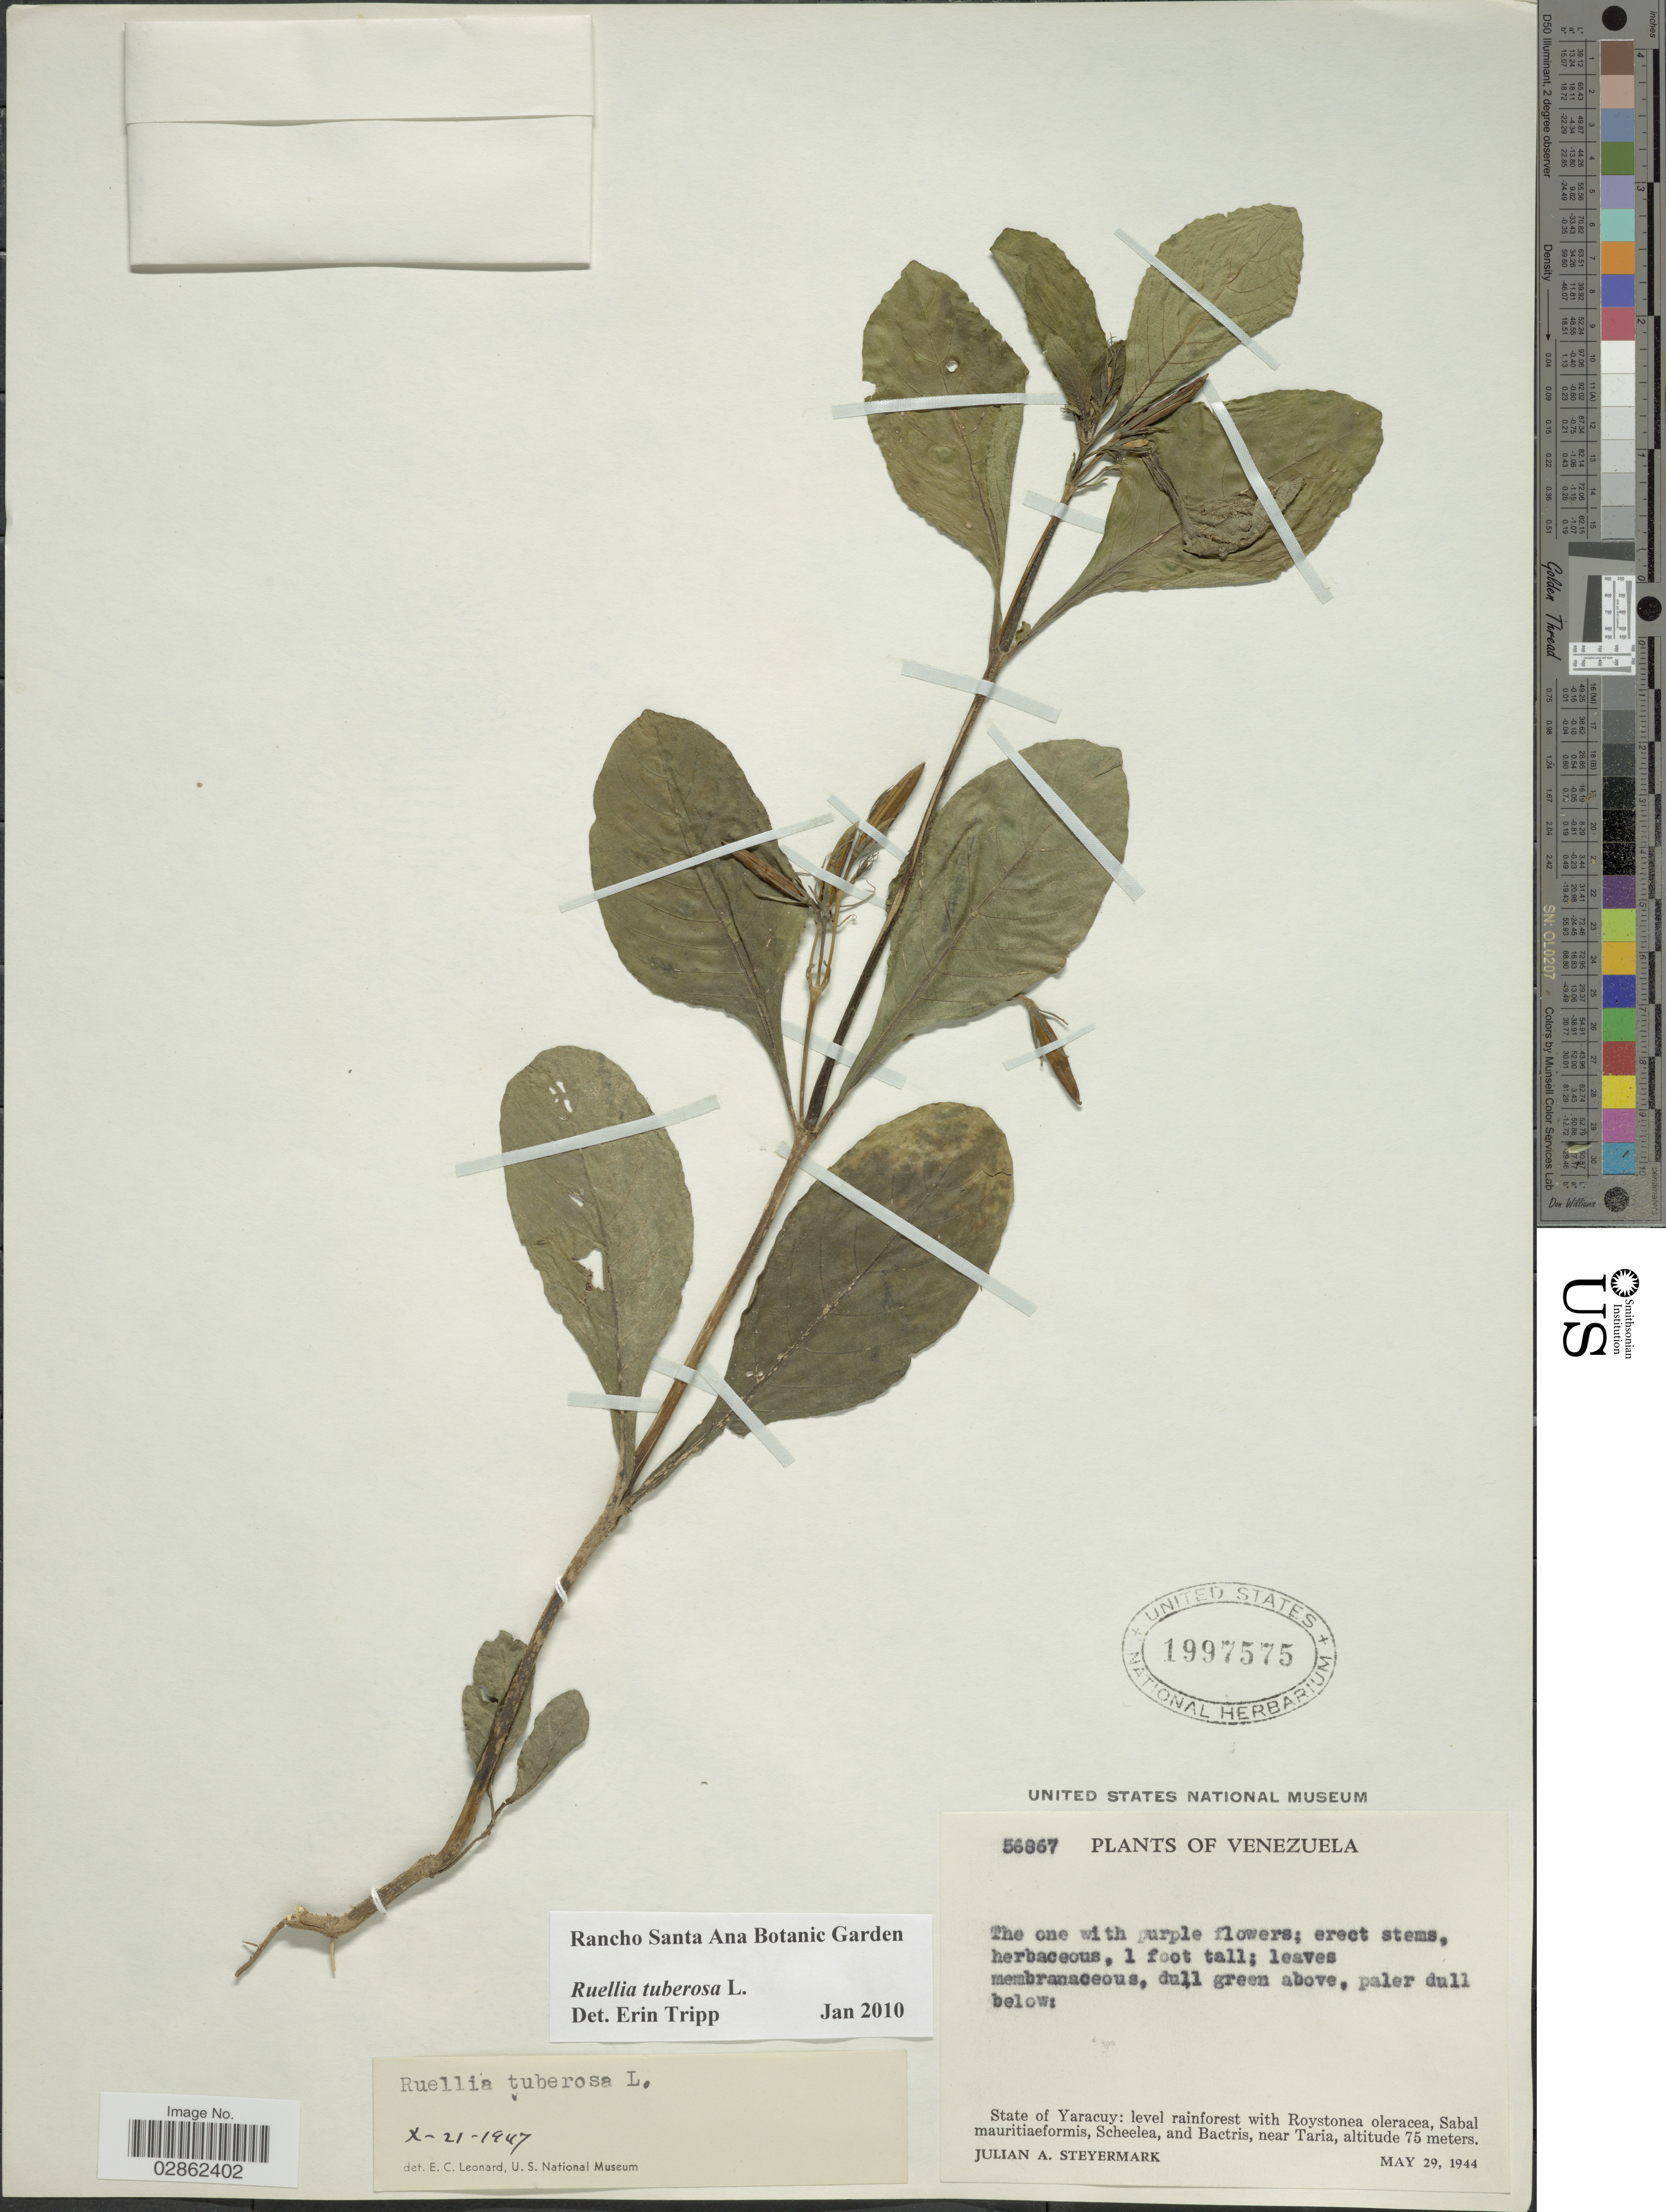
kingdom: Plantae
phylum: Tracheophyta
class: Magnoliopsida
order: Lamiales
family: Acanthaceae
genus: Ruellia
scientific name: Ruellia tuberosa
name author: L.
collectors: J. Steyermark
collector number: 56867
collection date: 1944-05-29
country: Venezuela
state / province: Yaracuy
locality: Near Taria.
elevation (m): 75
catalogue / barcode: US 1997575